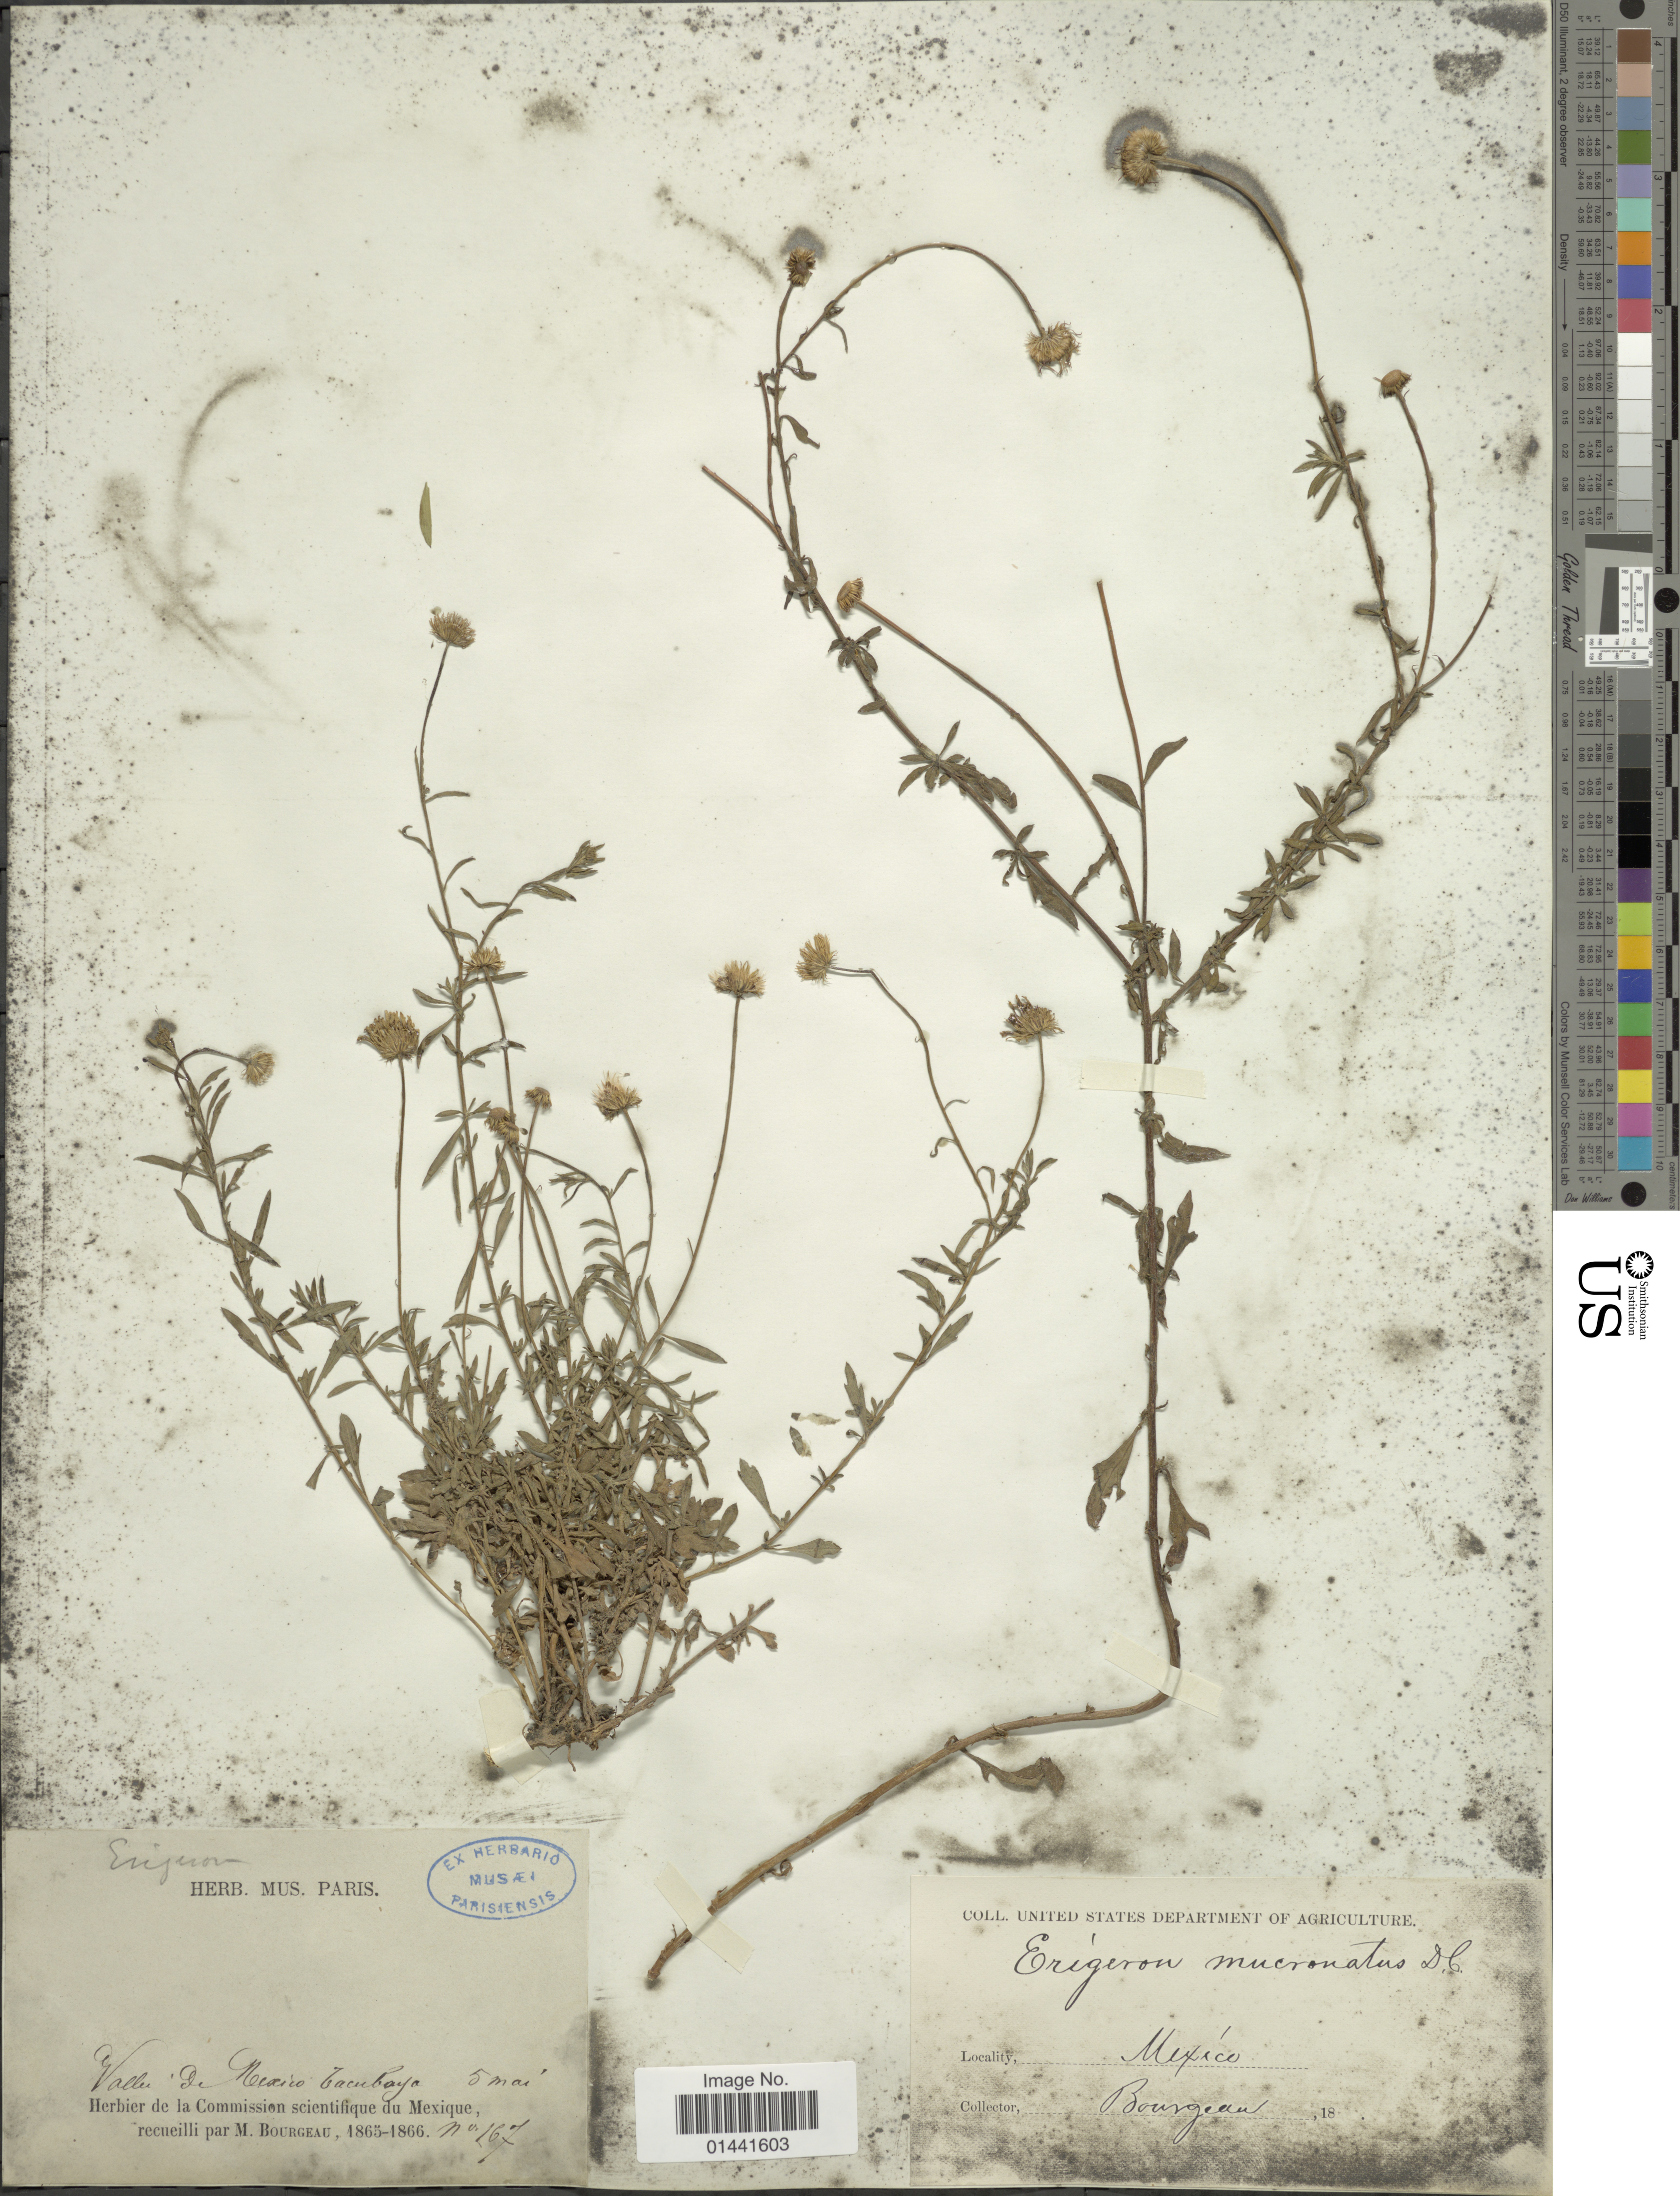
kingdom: Plantae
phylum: Tracheophyta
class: Magnoliopsida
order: Asterales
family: Asteraceae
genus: Erigeron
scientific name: Erigeron karvinskianus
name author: DC.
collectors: M. Bourgeau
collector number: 167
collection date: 1865-05/1866-05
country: Mexico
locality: Valle de Mexico Cacubaya